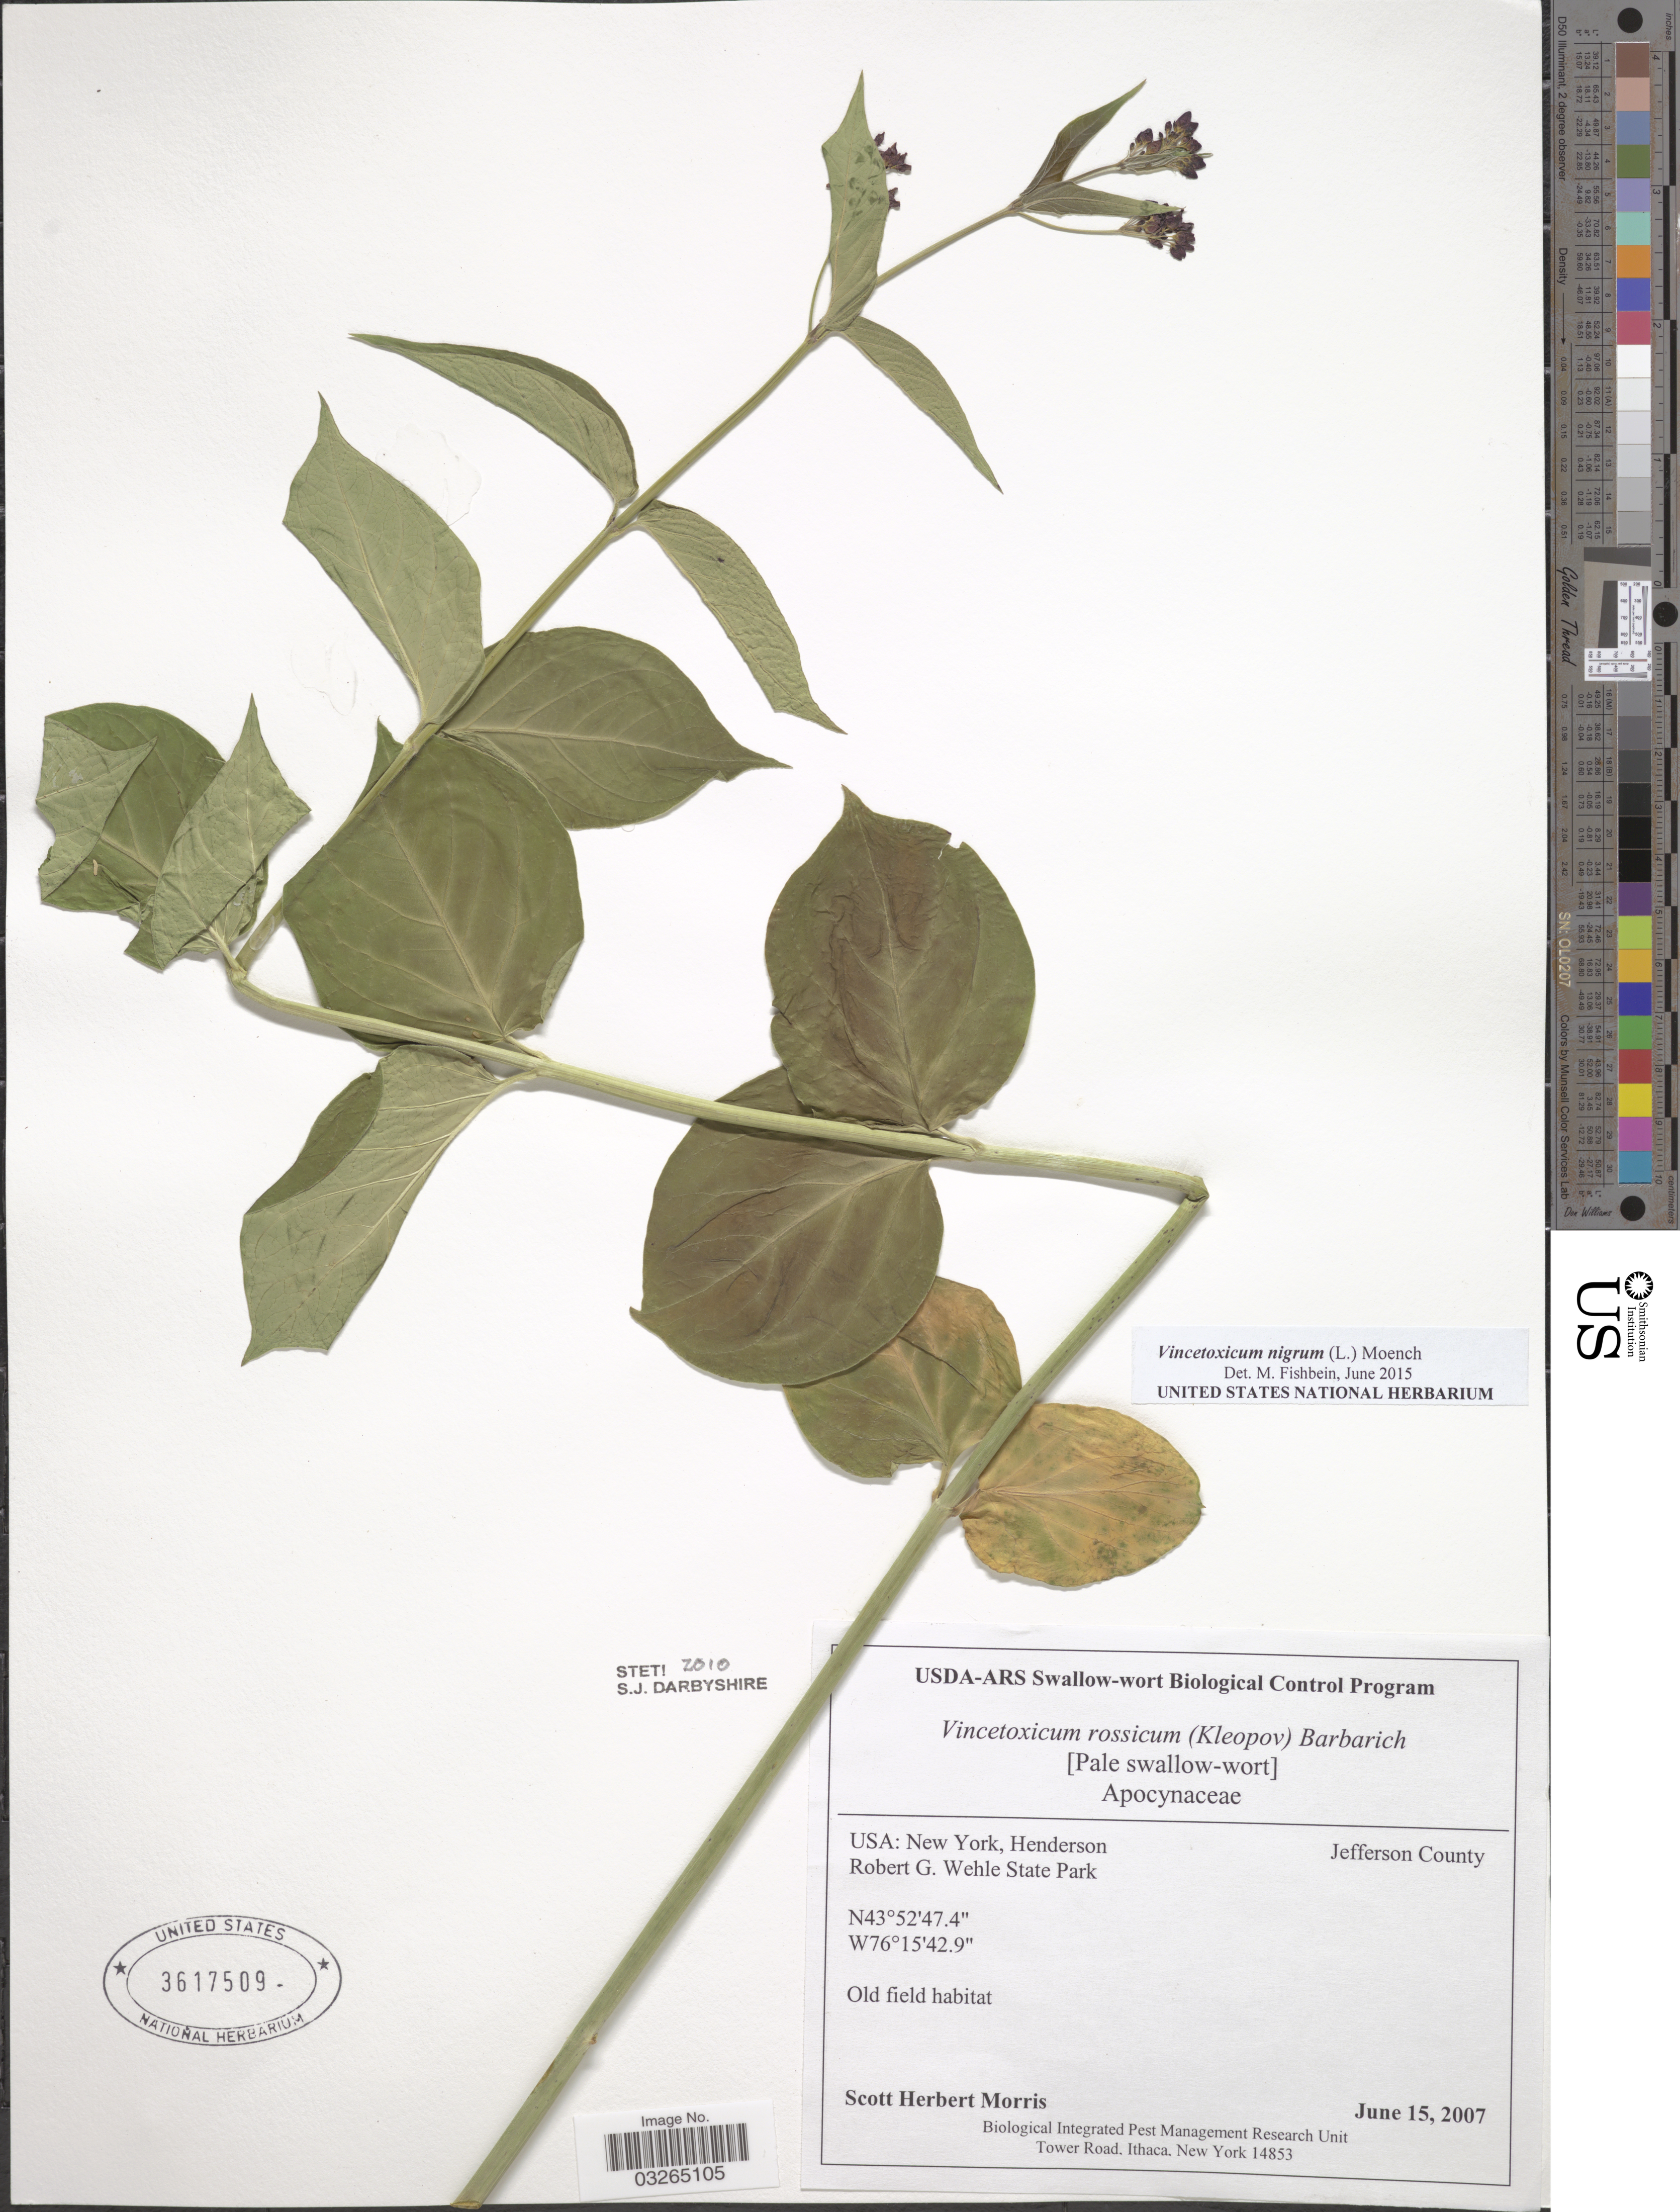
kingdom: Plantae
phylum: Tracheophyta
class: Magnoliopsida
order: Gentianales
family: Apocynaceae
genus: Vincetoxicum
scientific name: Vincetoxicum nigrum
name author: (L.) Moench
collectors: S. Morris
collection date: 2007-06-15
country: United States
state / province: New York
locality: Henderson, Robert G. Wehle State Park, Jefferson County.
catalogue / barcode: US 3617509